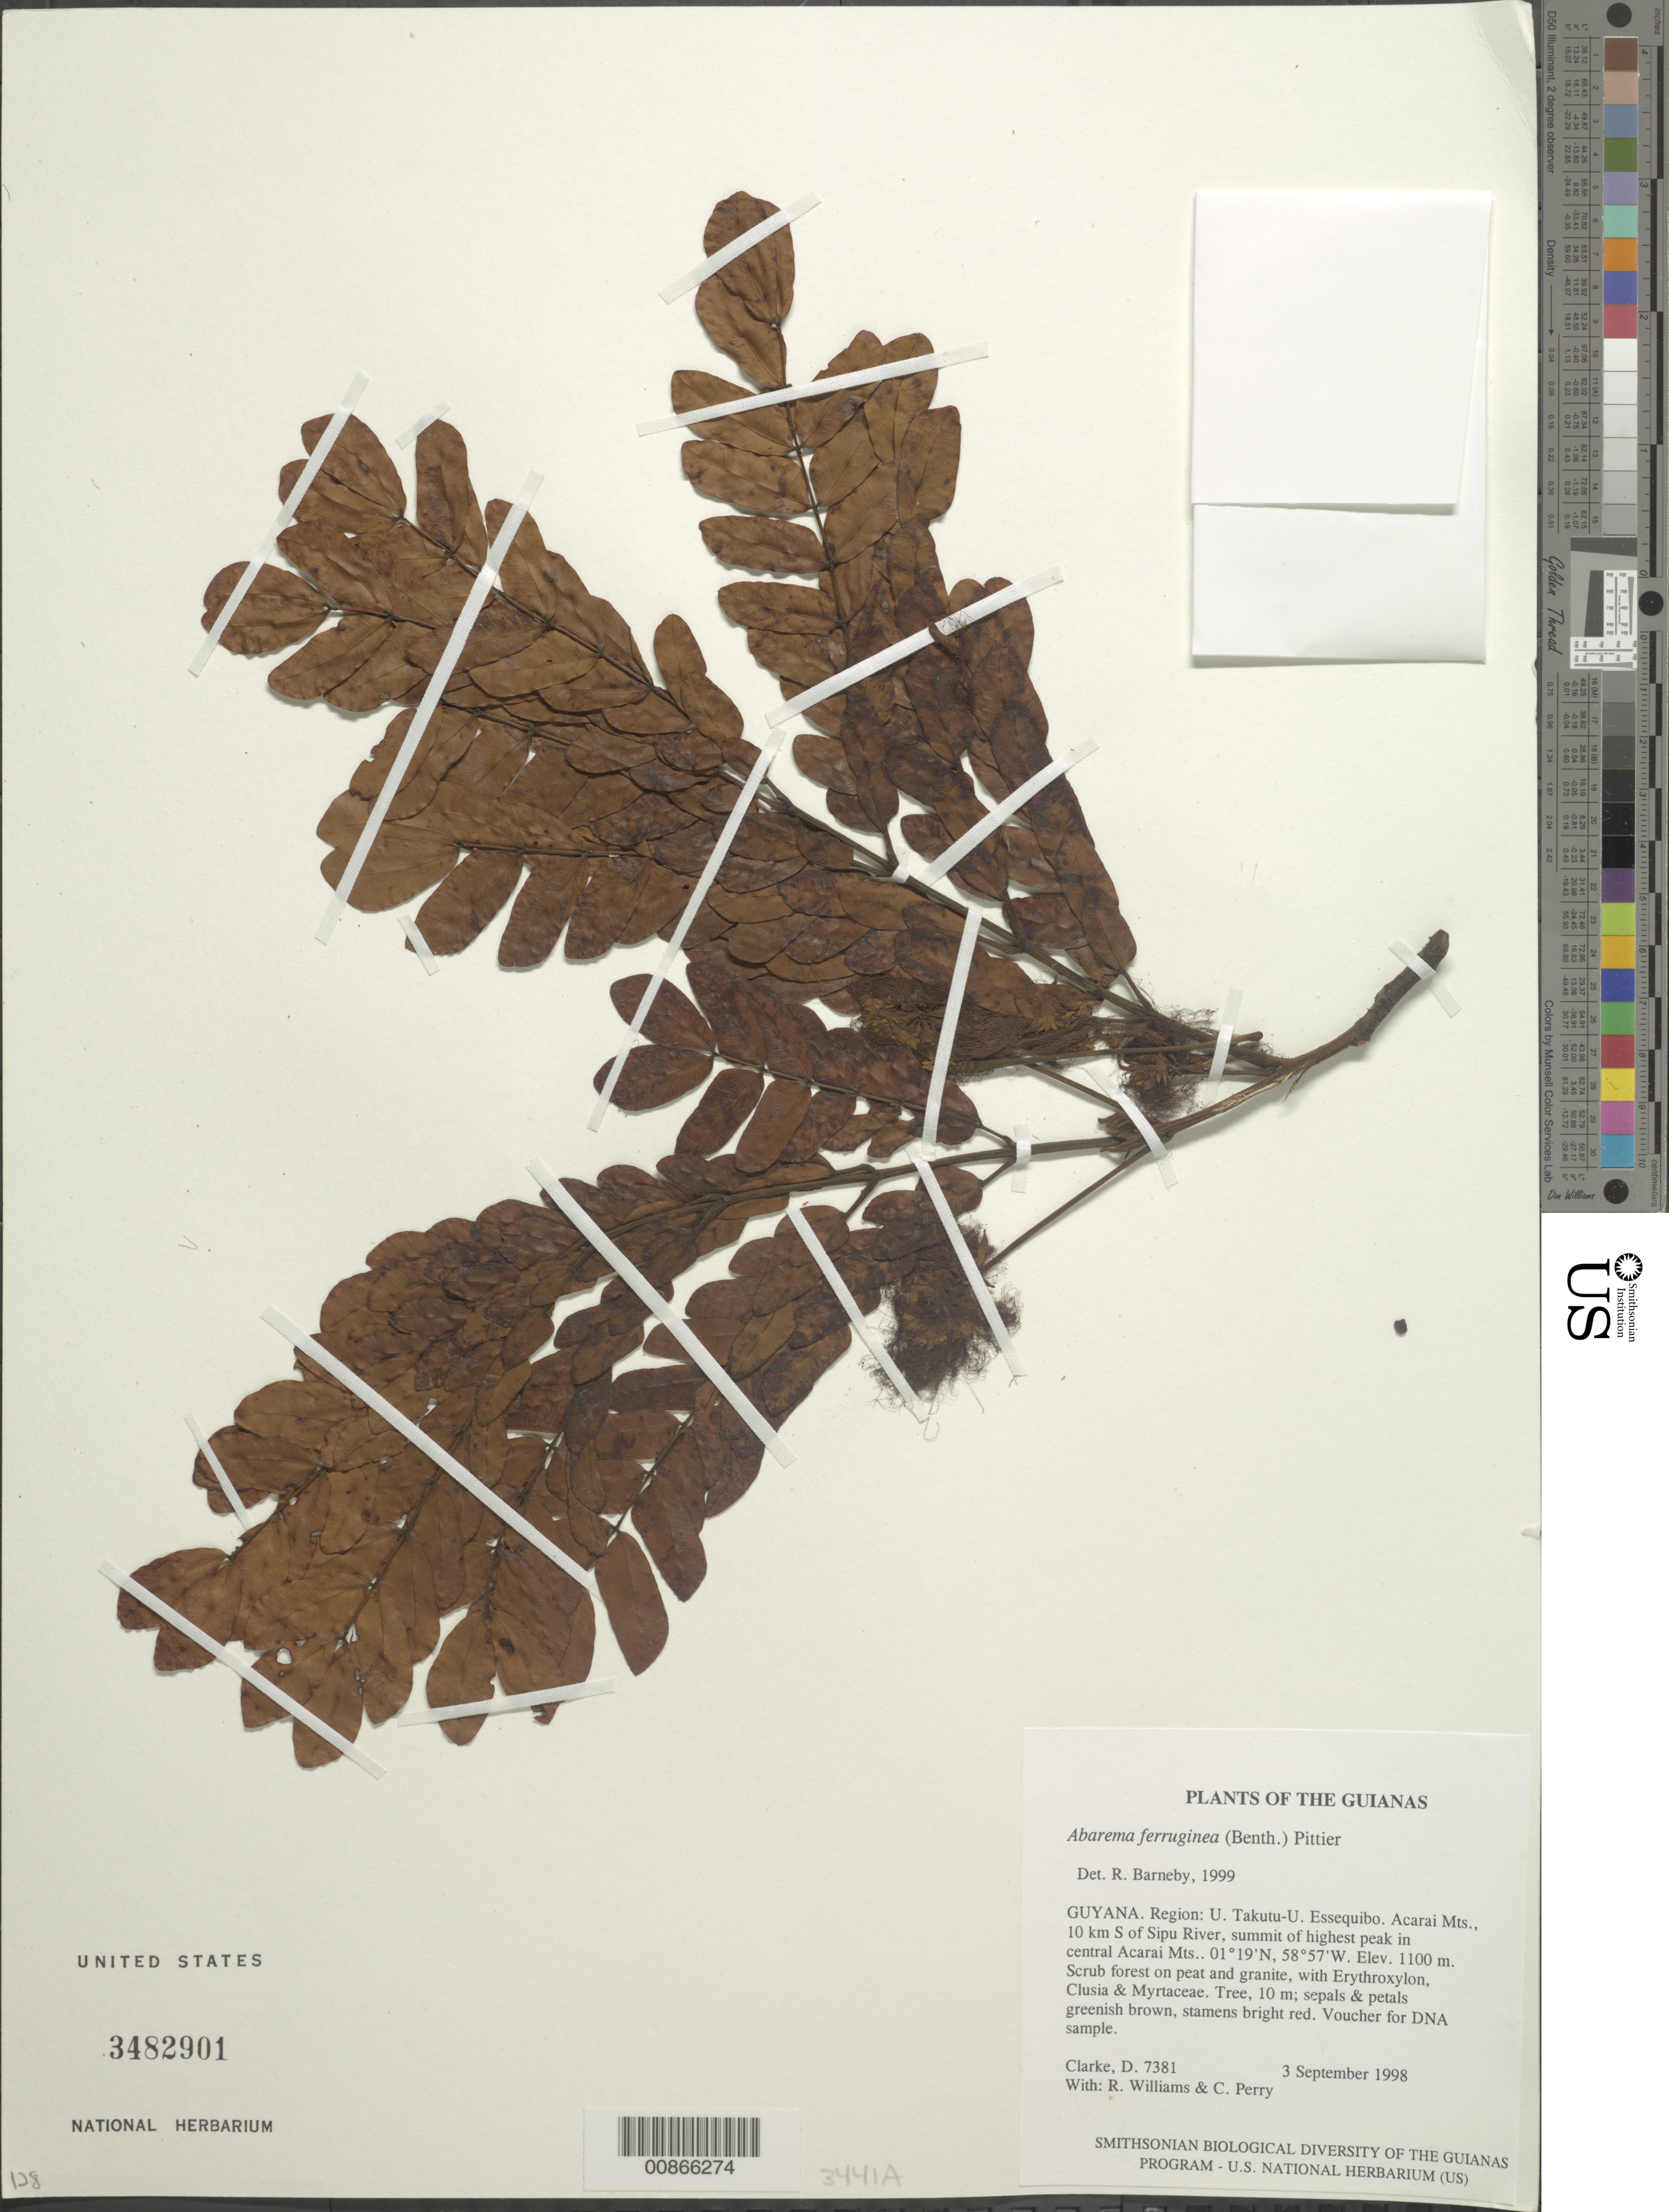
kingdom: Plantae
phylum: Tracheophyta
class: Magnoliopsida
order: Fabales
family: Fabaceae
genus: Abarema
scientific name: Abarema ferruginea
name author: (Benth.) Pittier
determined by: Barneby, Rupert C., (NY)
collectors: H. D. Clarke, R. Williams & C. Perry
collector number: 7381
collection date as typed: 3 September 1998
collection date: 1998-09-03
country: Guyana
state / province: U. Takutu-U. Essequibo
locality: Acarai Mts., 10 km S of Sipu River, summit of highest peak in central Acarai Mts.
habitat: Scrub forest on peat and granite, with Erythroxylum, Clusia & Myrtaceae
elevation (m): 1100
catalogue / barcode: US 3482901